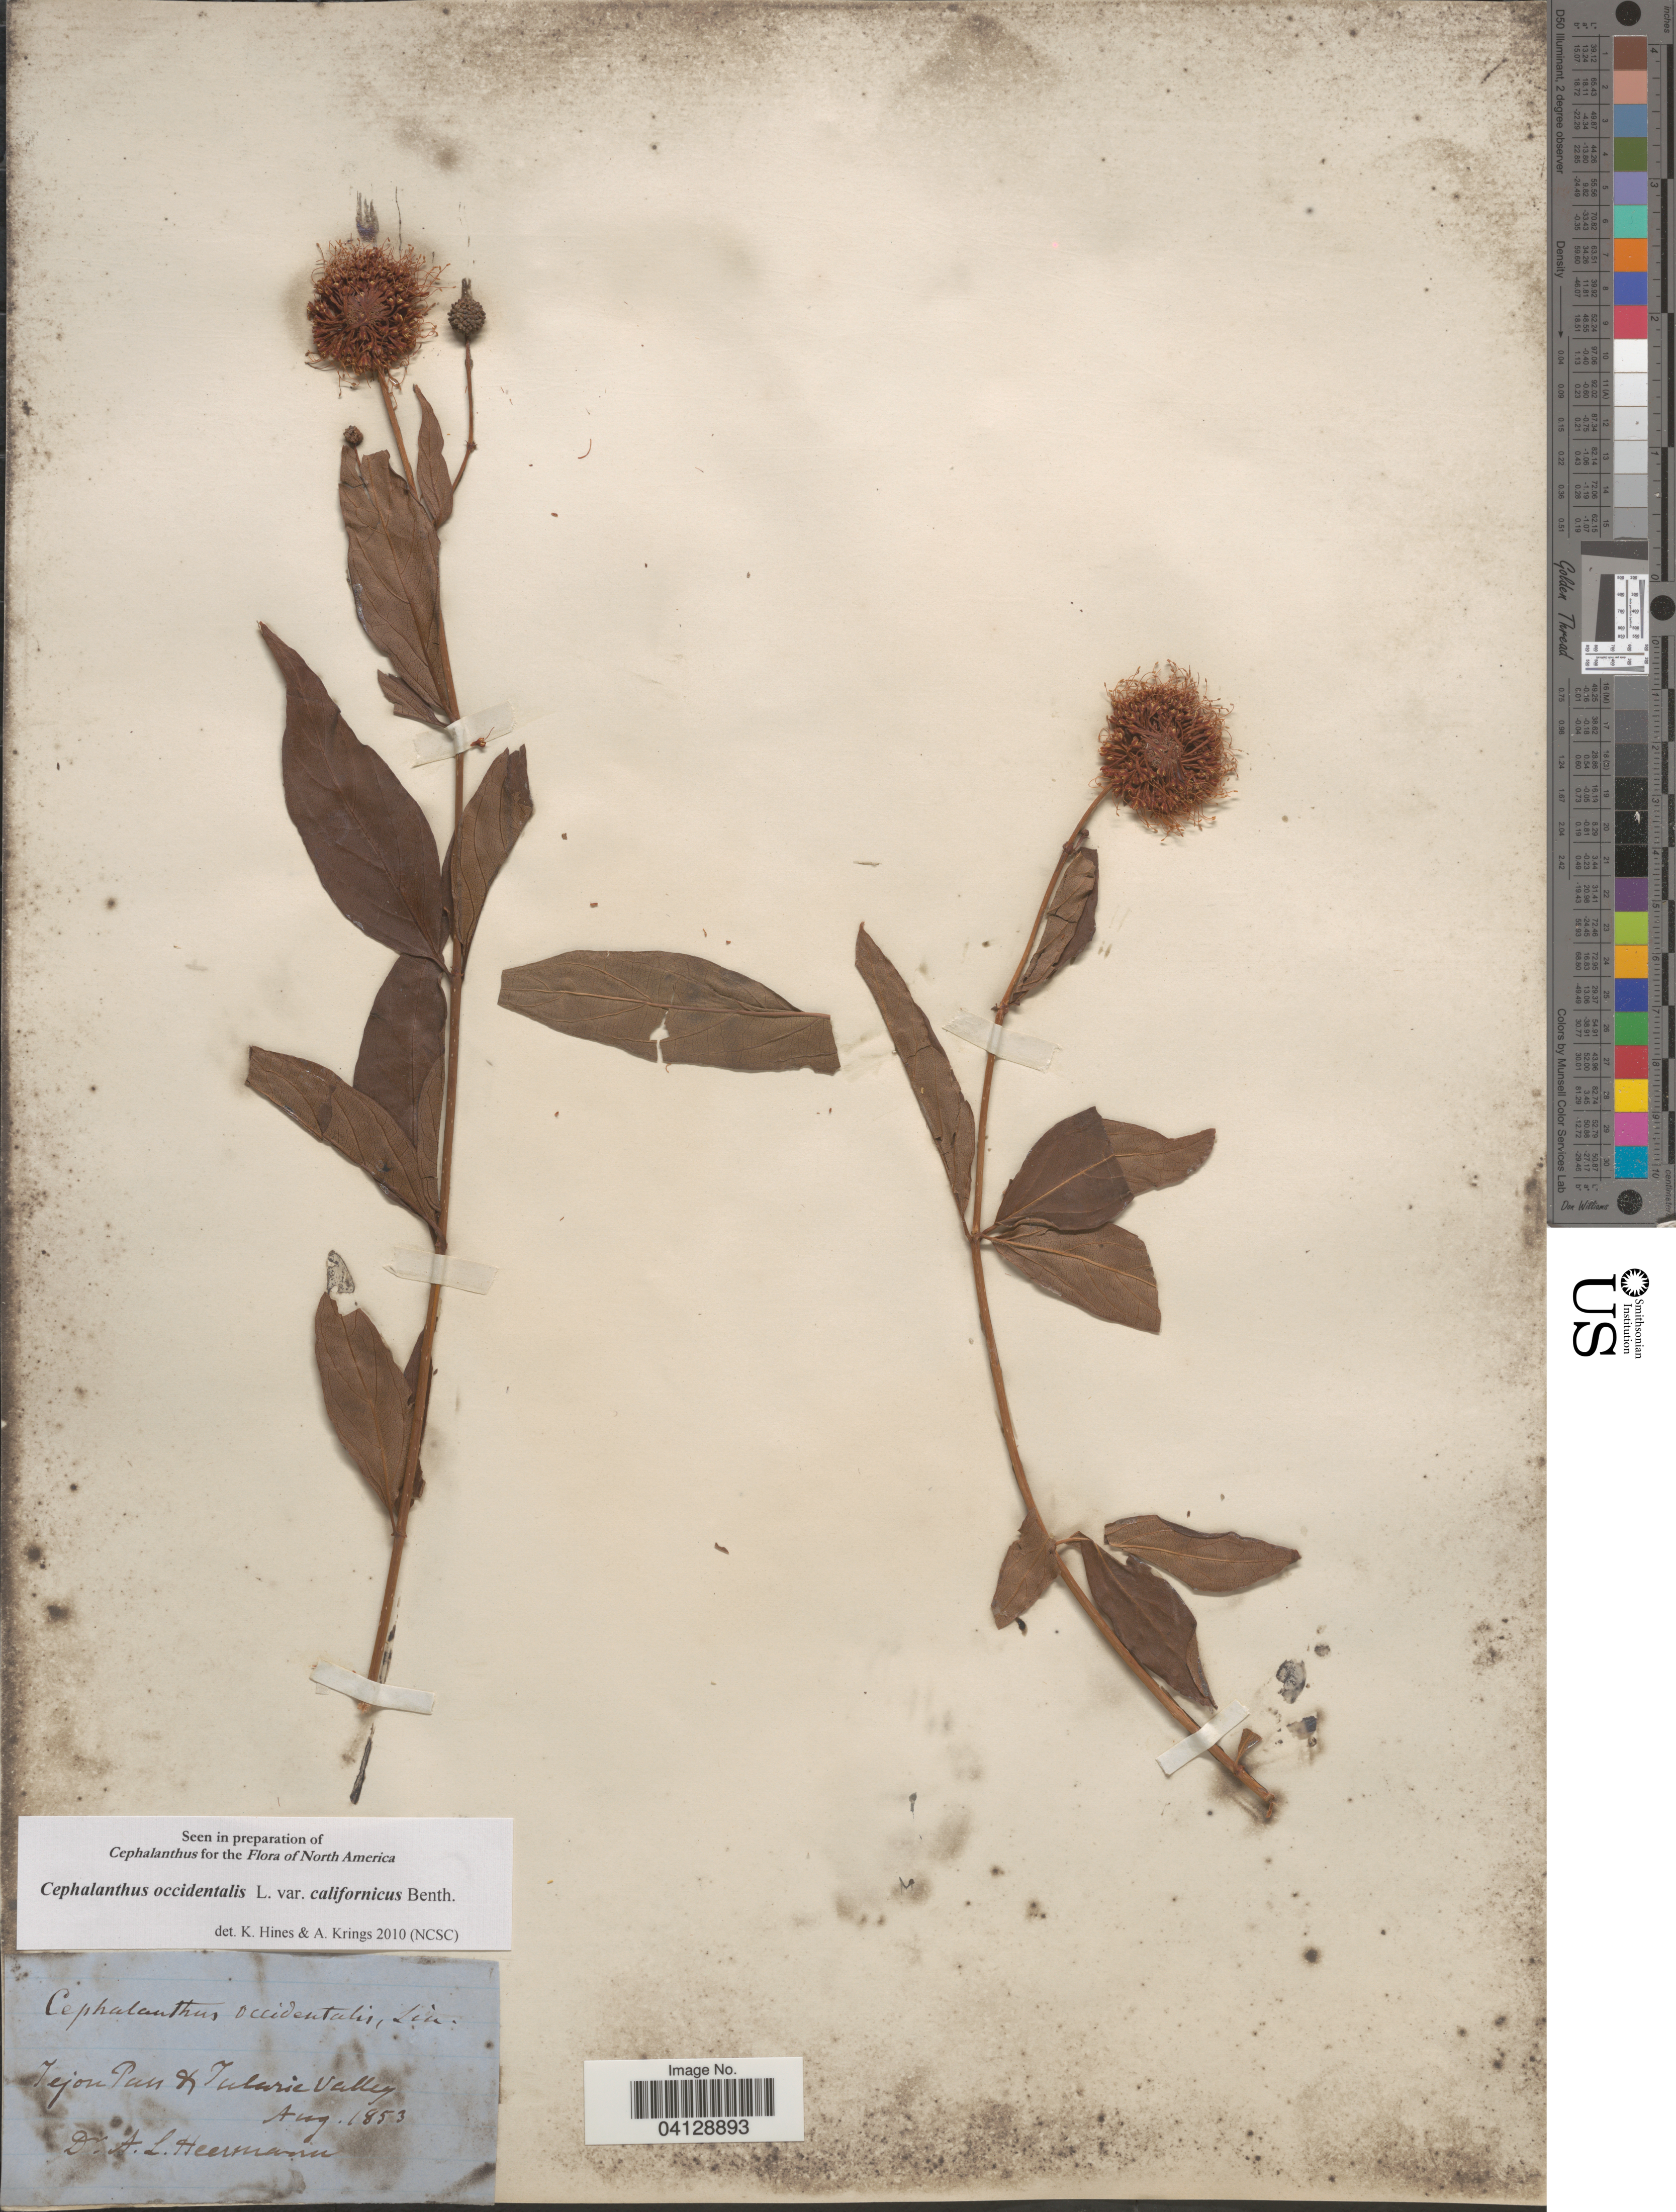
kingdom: Plantae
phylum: Tracheophyta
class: Magnoliopsida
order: Gentianales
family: Rubiaceae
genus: Cephalanthus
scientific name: Cephalanthus occidentalis var. californicus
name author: Benth.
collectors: A. Heermann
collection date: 1853-08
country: United States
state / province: California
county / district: Kern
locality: Tejon Pass & Tularie Valley.